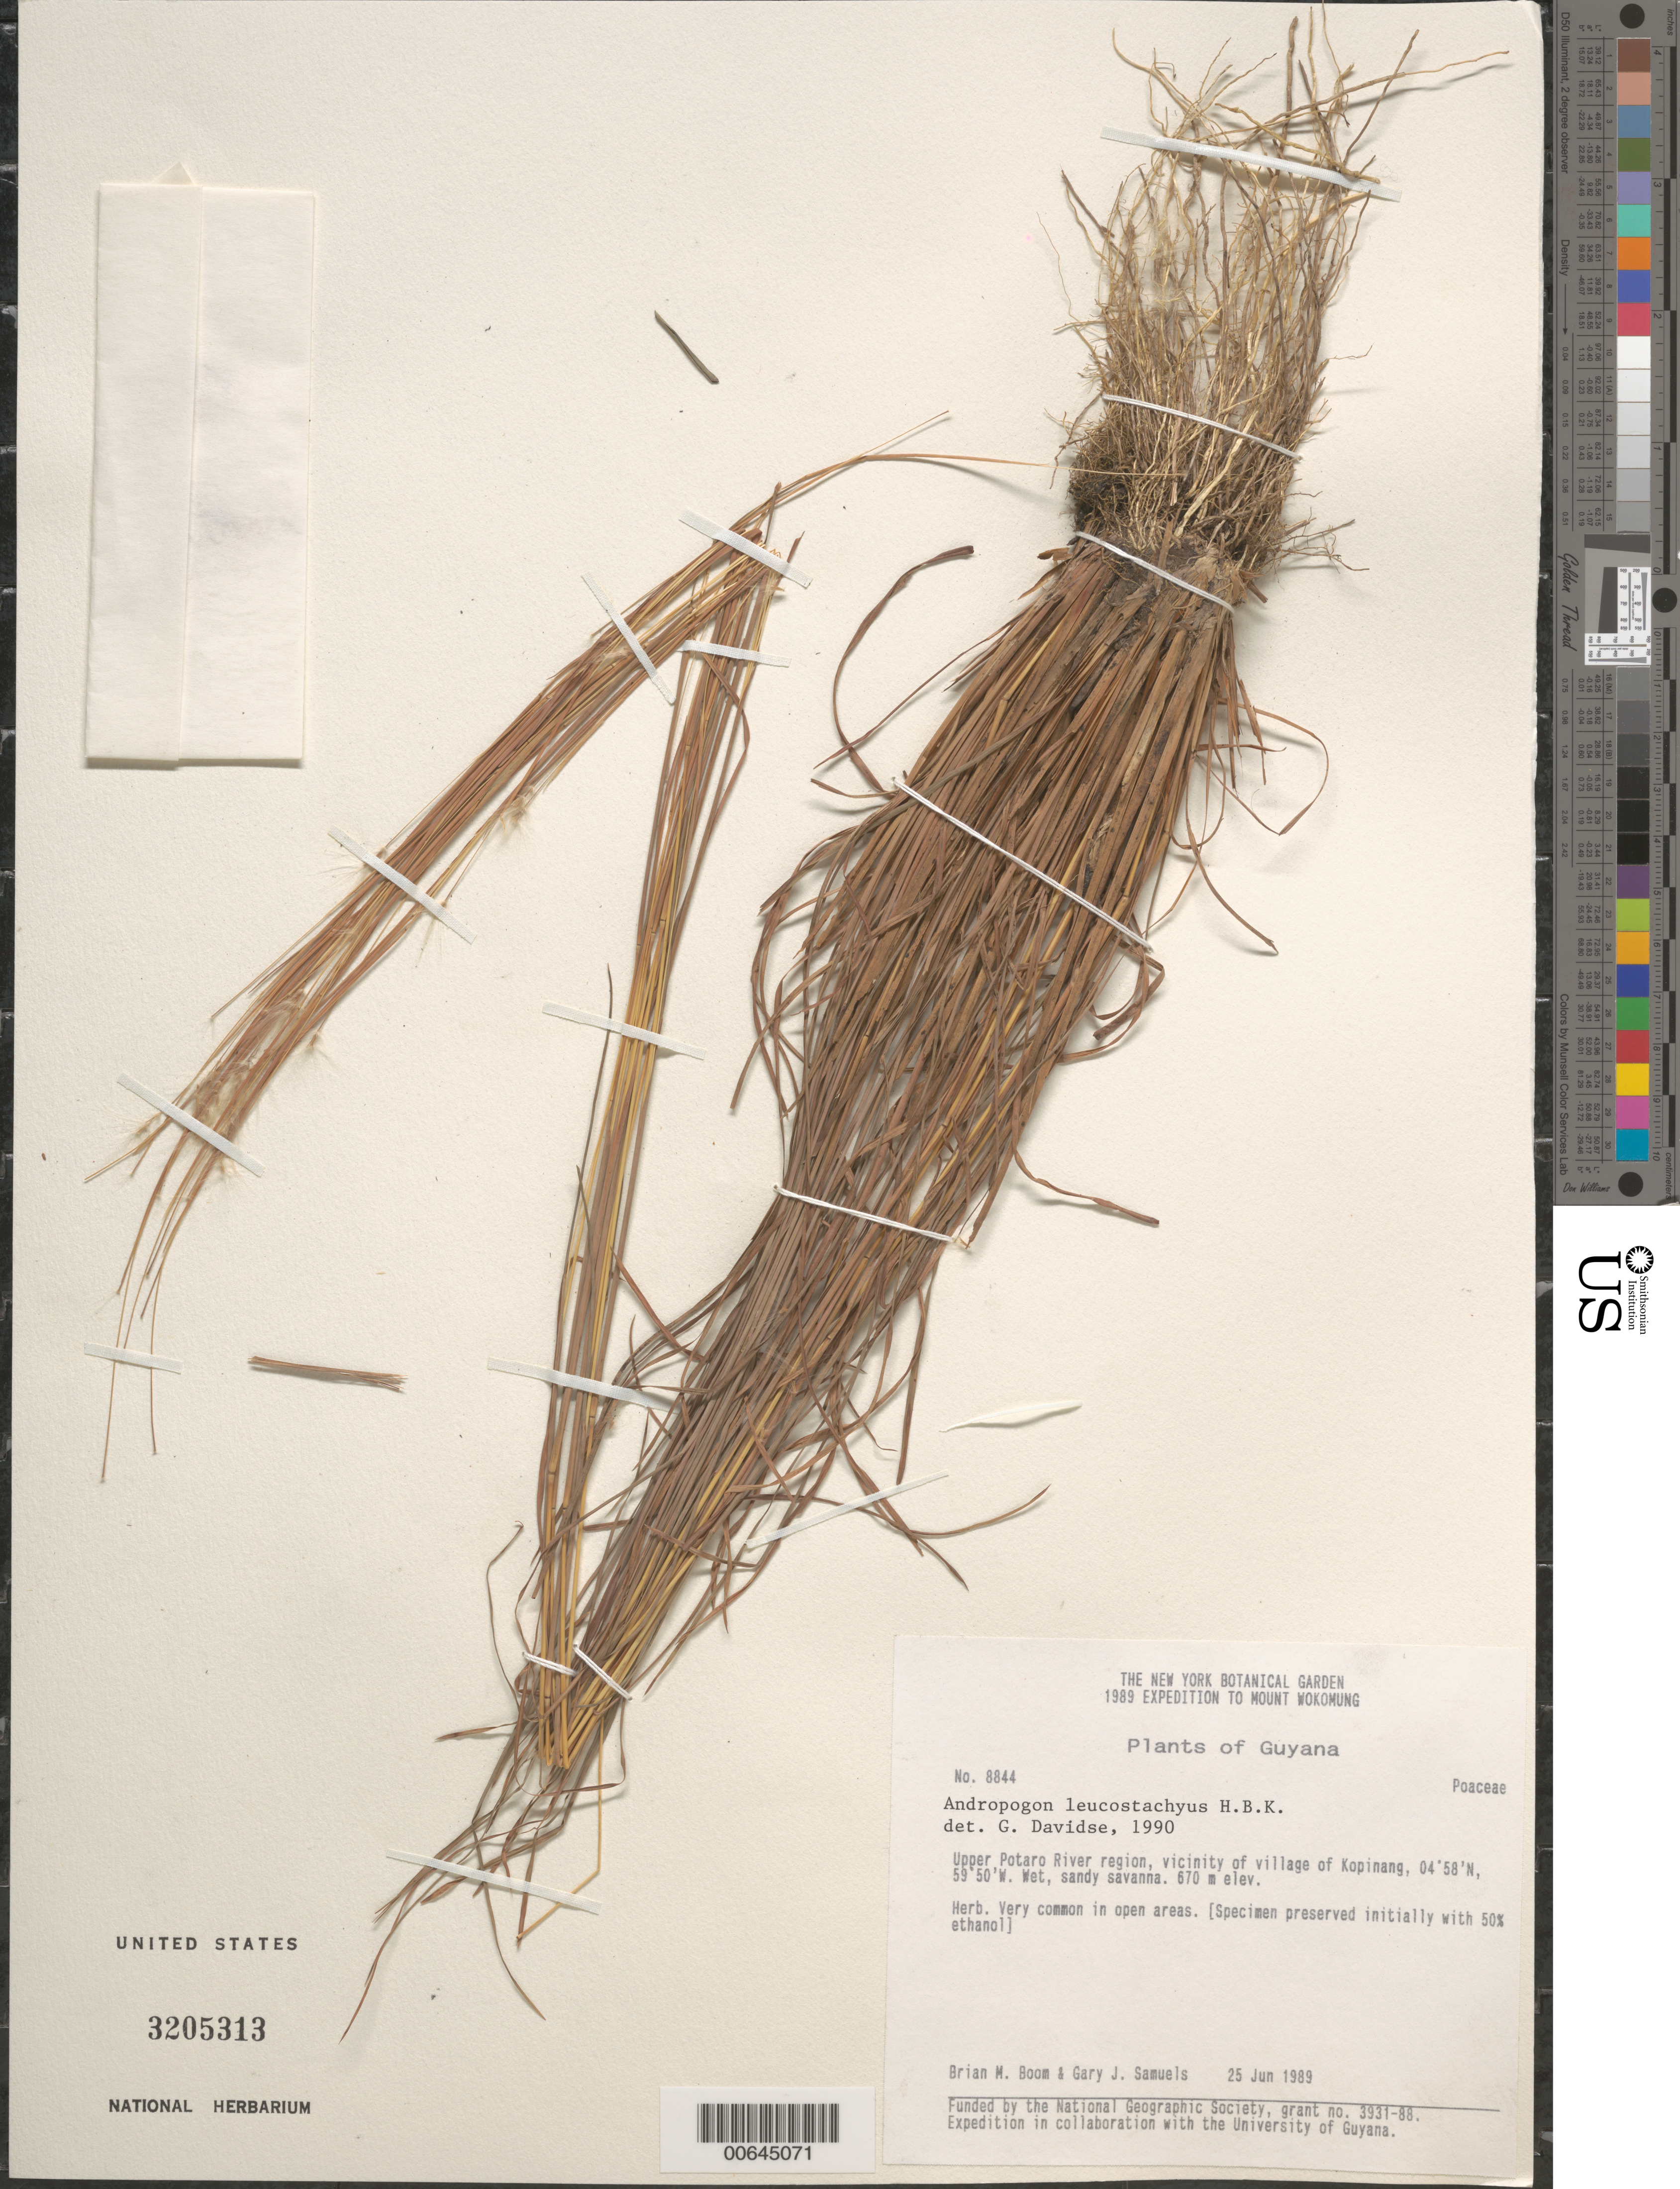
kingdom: Plantae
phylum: Tracheophyta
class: Liliopsida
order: Poales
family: Poaceae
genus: Andropogon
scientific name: Andropogon leucostachyus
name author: Kunth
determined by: Davidse, Gerrit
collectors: B. M. Boom & G. Samuels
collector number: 8844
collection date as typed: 25-Jun-89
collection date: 1989-06-25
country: Guyana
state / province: Potaro-Siparuni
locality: Upper Potaro R., Kopinang village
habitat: Open areas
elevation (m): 670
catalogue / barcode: US 3205313